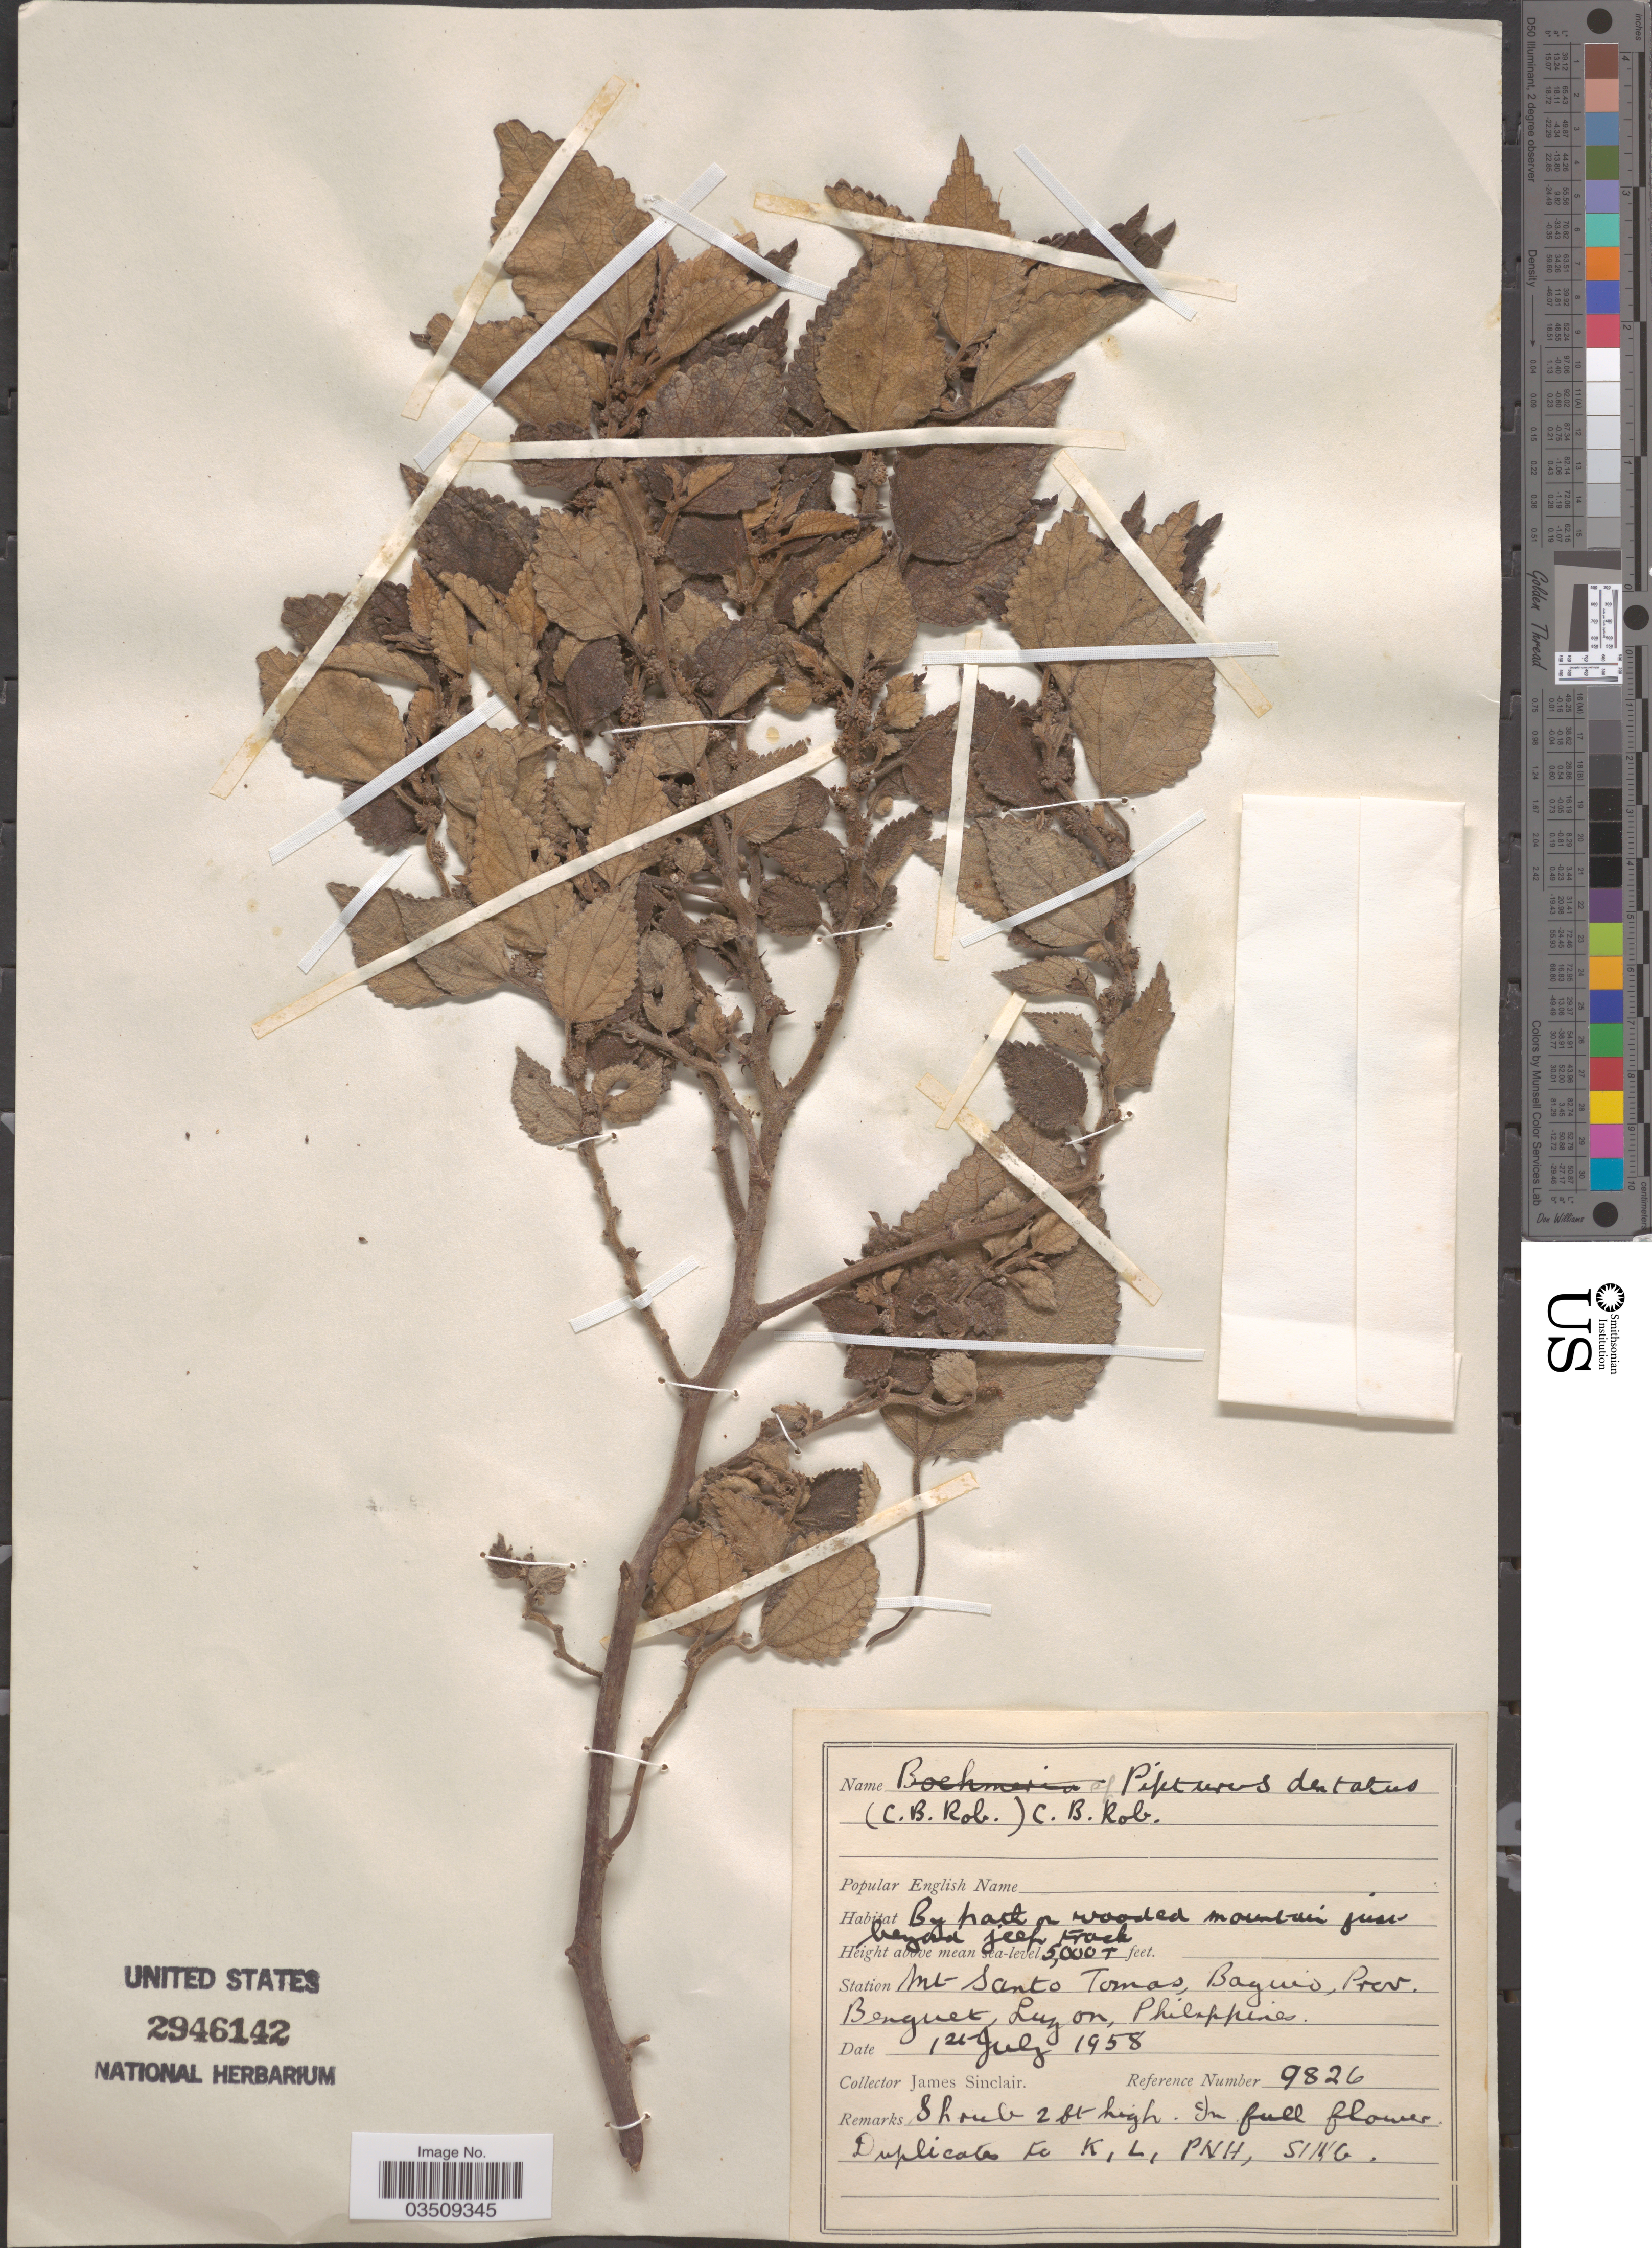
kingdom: Plantae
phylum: Tracheophyta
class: Magnoliopsida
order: Rosales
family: Urticaceae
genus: Pipturus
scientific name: Pipturus dentatus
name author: C.B. Rob.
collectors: J. Sinclair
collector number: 9826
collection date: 1958-07-12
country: Philippines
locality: Station Mt Santo Tomas, Baguio, Prov. Benguet, Luzon.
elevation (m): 1524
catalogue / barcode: US 2946142